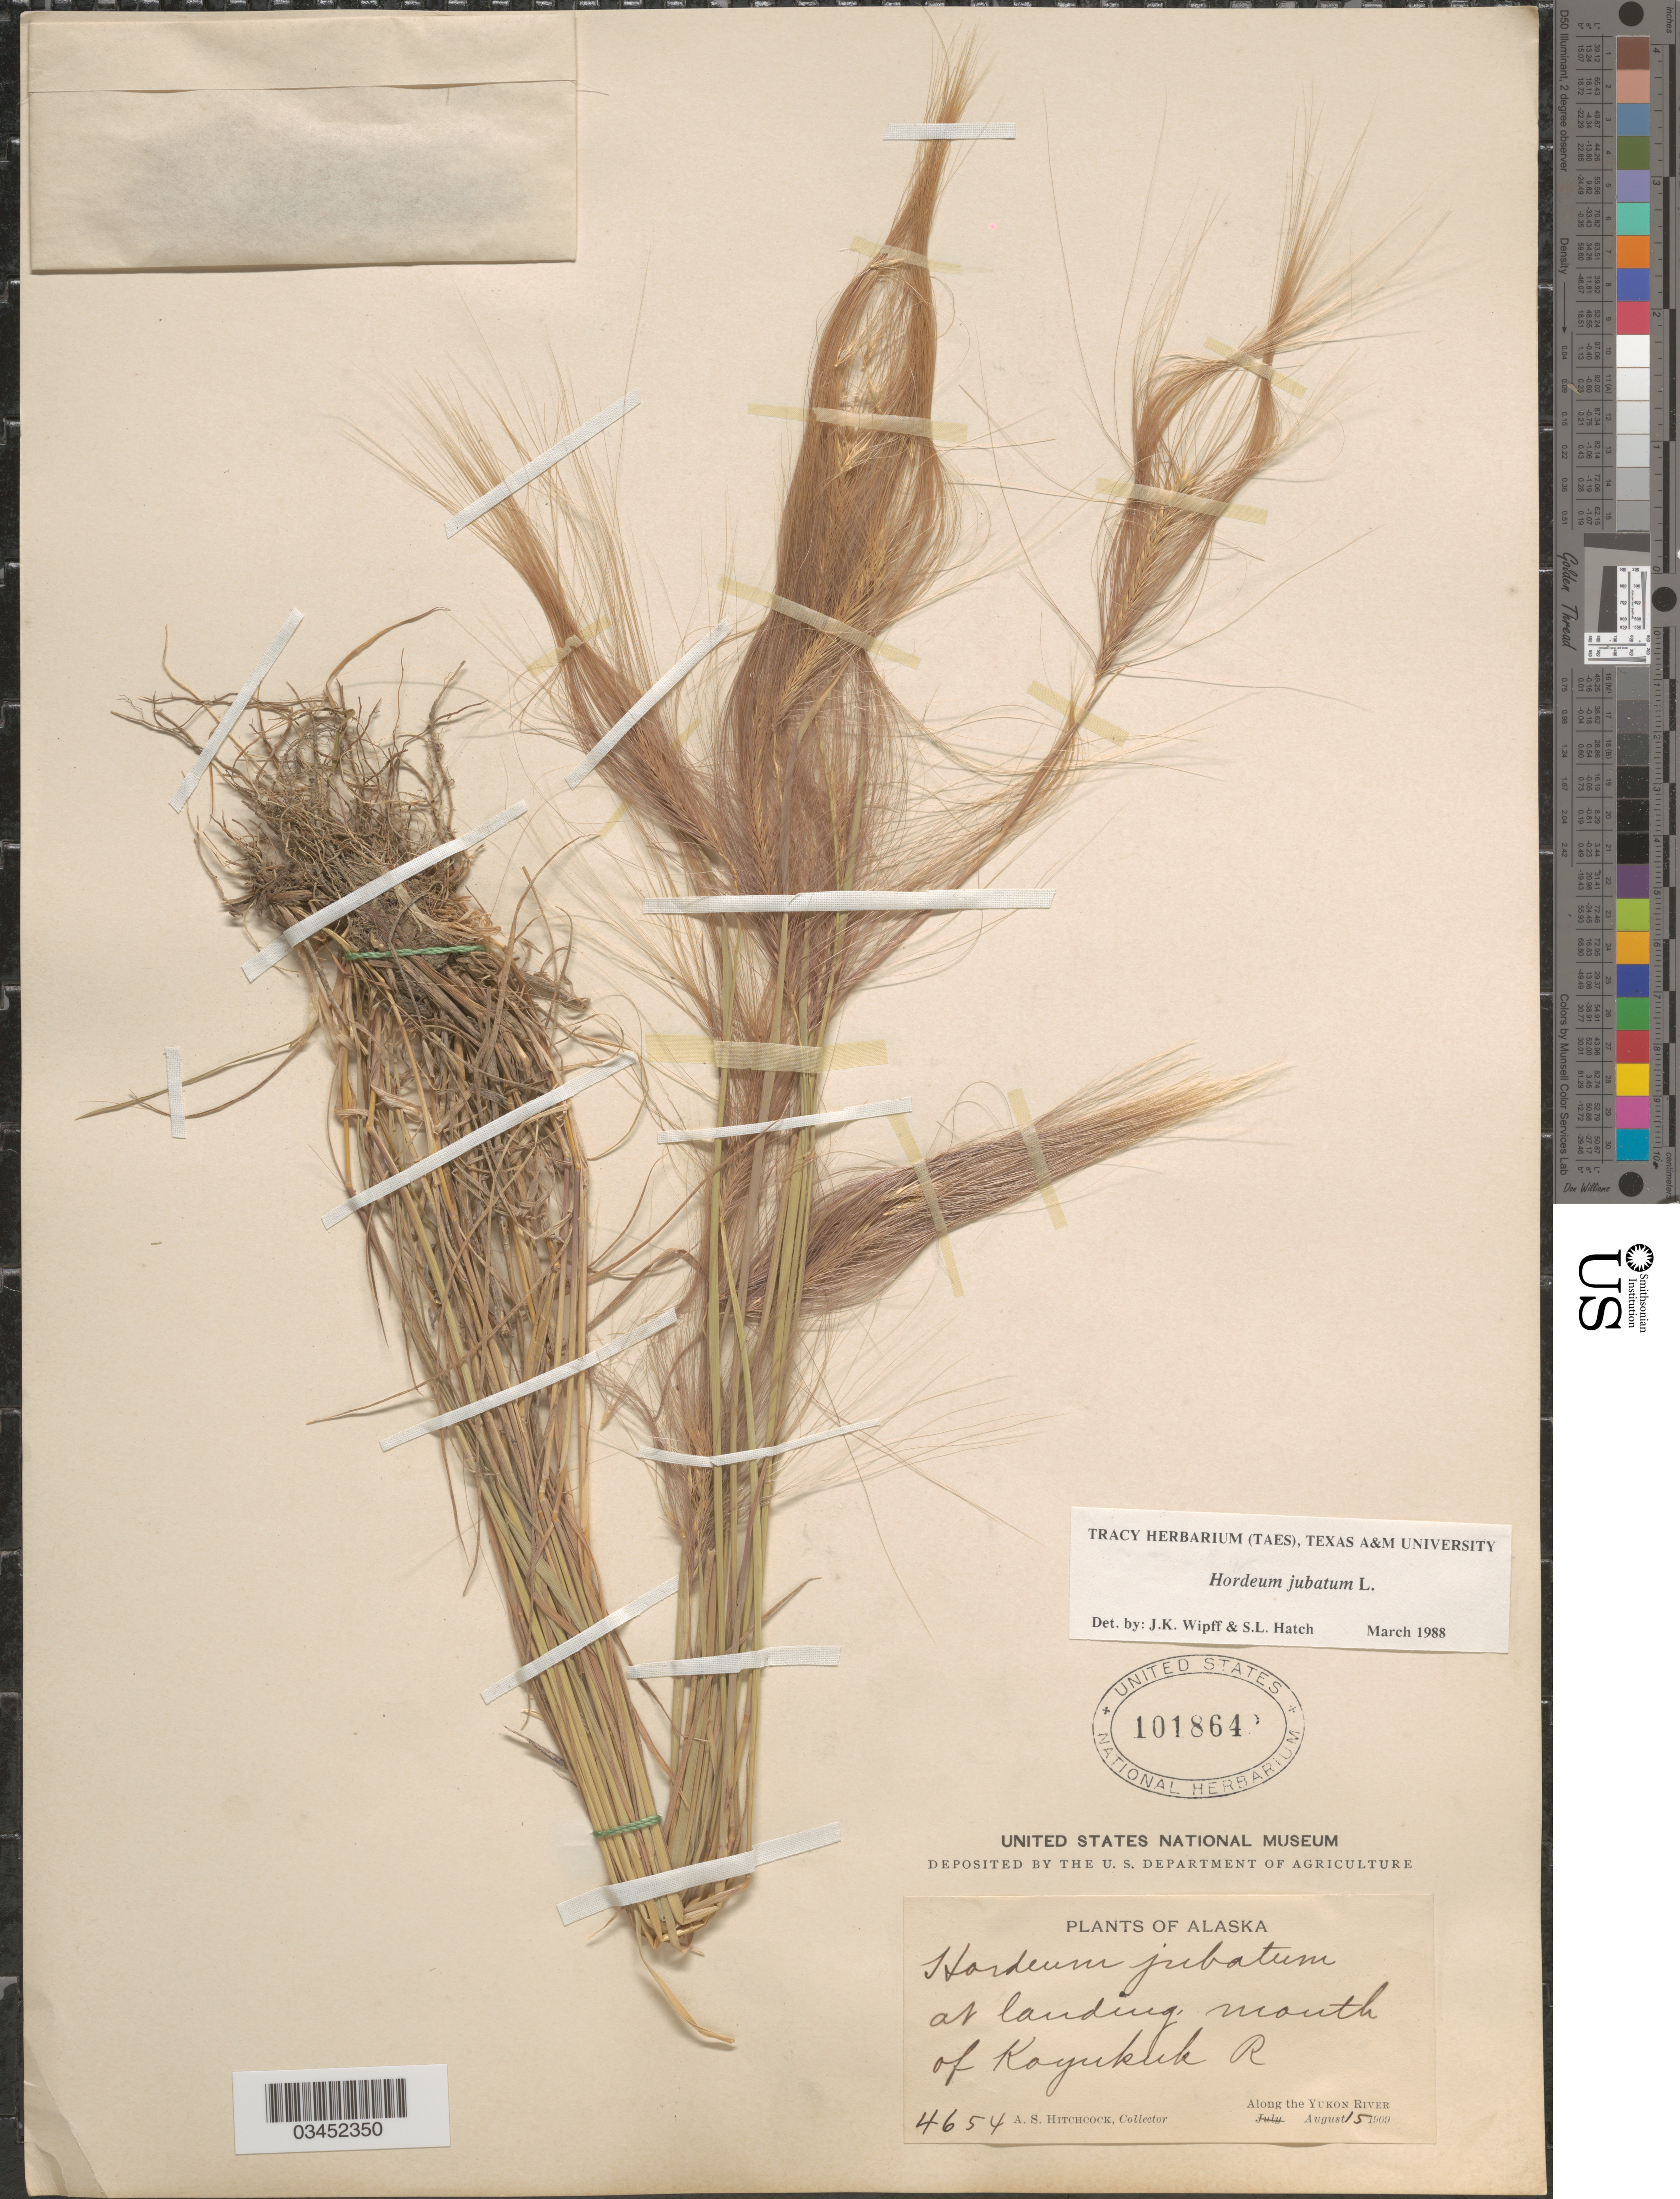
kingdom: Plantae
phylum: Tracheophyta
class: Liliopsida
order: Poales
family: Poaceae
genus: Hordeum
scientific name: Hordeum jubatum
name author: L.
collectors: A. S. Hitchcock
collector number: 4654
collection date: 1909-08-15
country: United States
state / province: Alaska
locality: At landing mouth of Koyukuk R. Along the Yukon River.